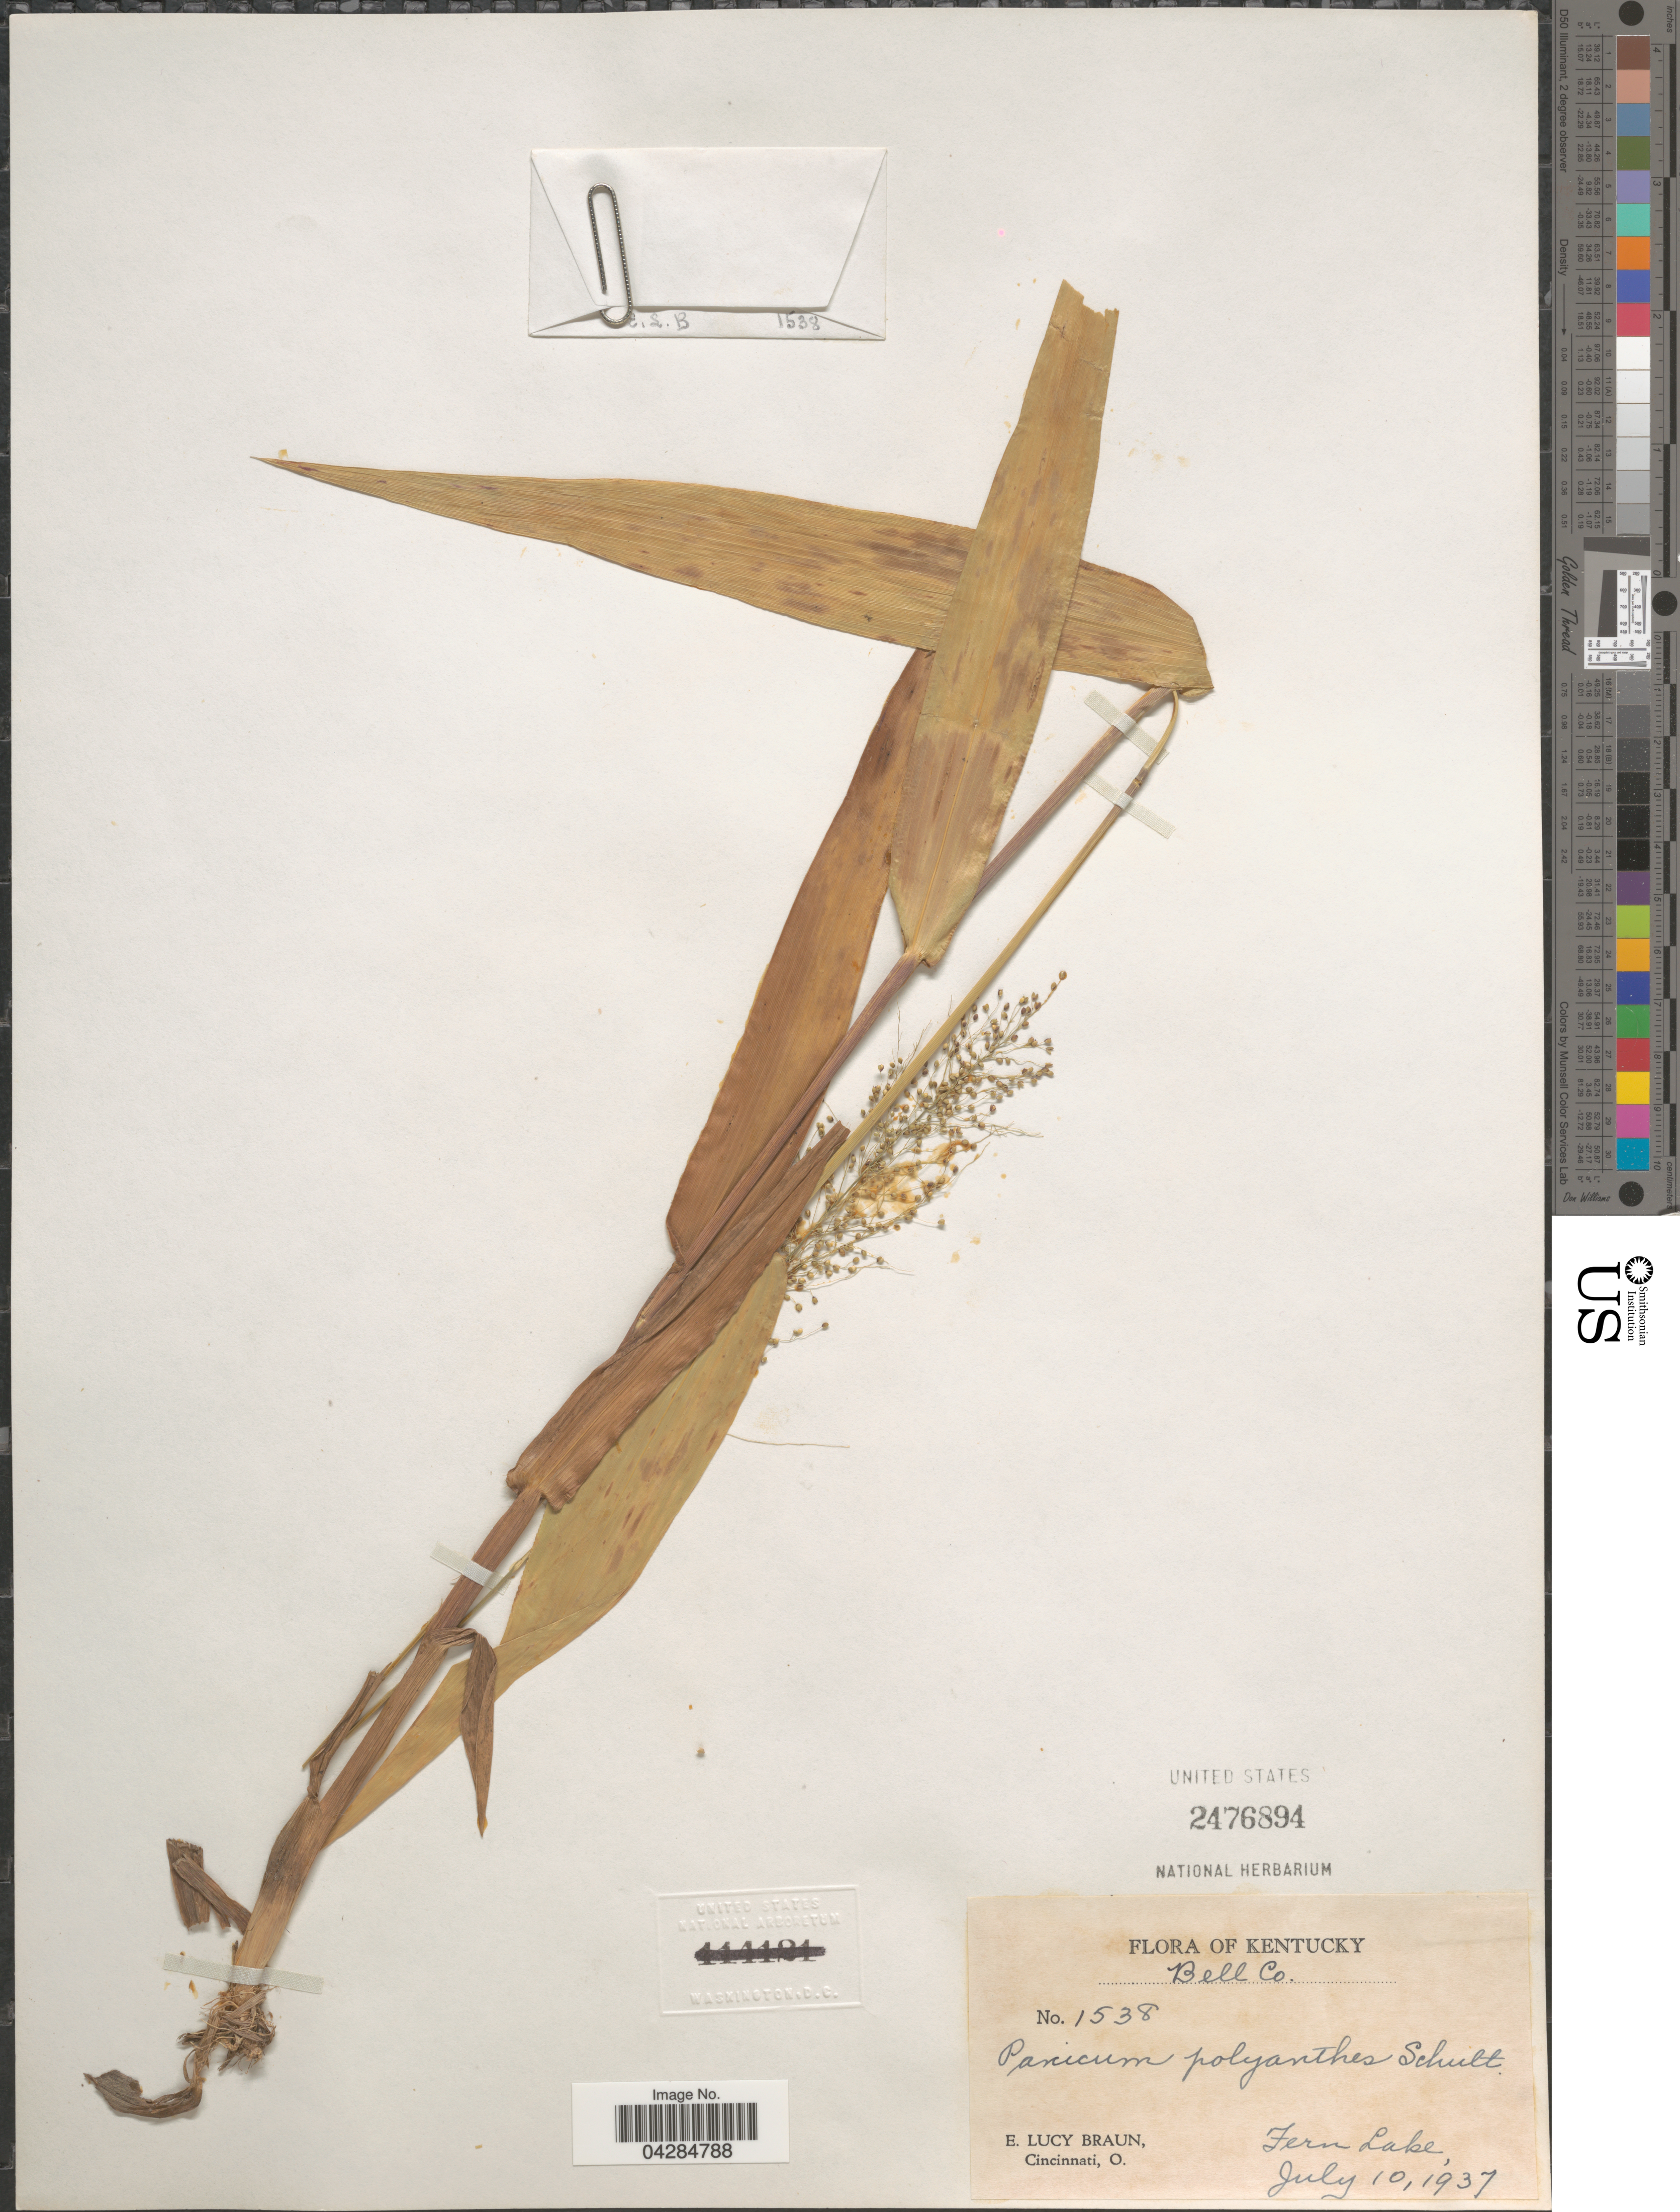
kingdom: Plantae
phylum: Tracheophyta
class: Liliopsida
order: Poales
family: Poaceae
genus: Dichanthelium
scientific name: Dichanthelium polyanthes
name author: (Schult.) Mohlenbr.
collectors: E. L. Braun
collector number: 1538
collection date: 1937-07-10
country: United States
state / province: Kentucky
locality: Bell Co. Fern Lake.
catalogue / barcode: US 2476894